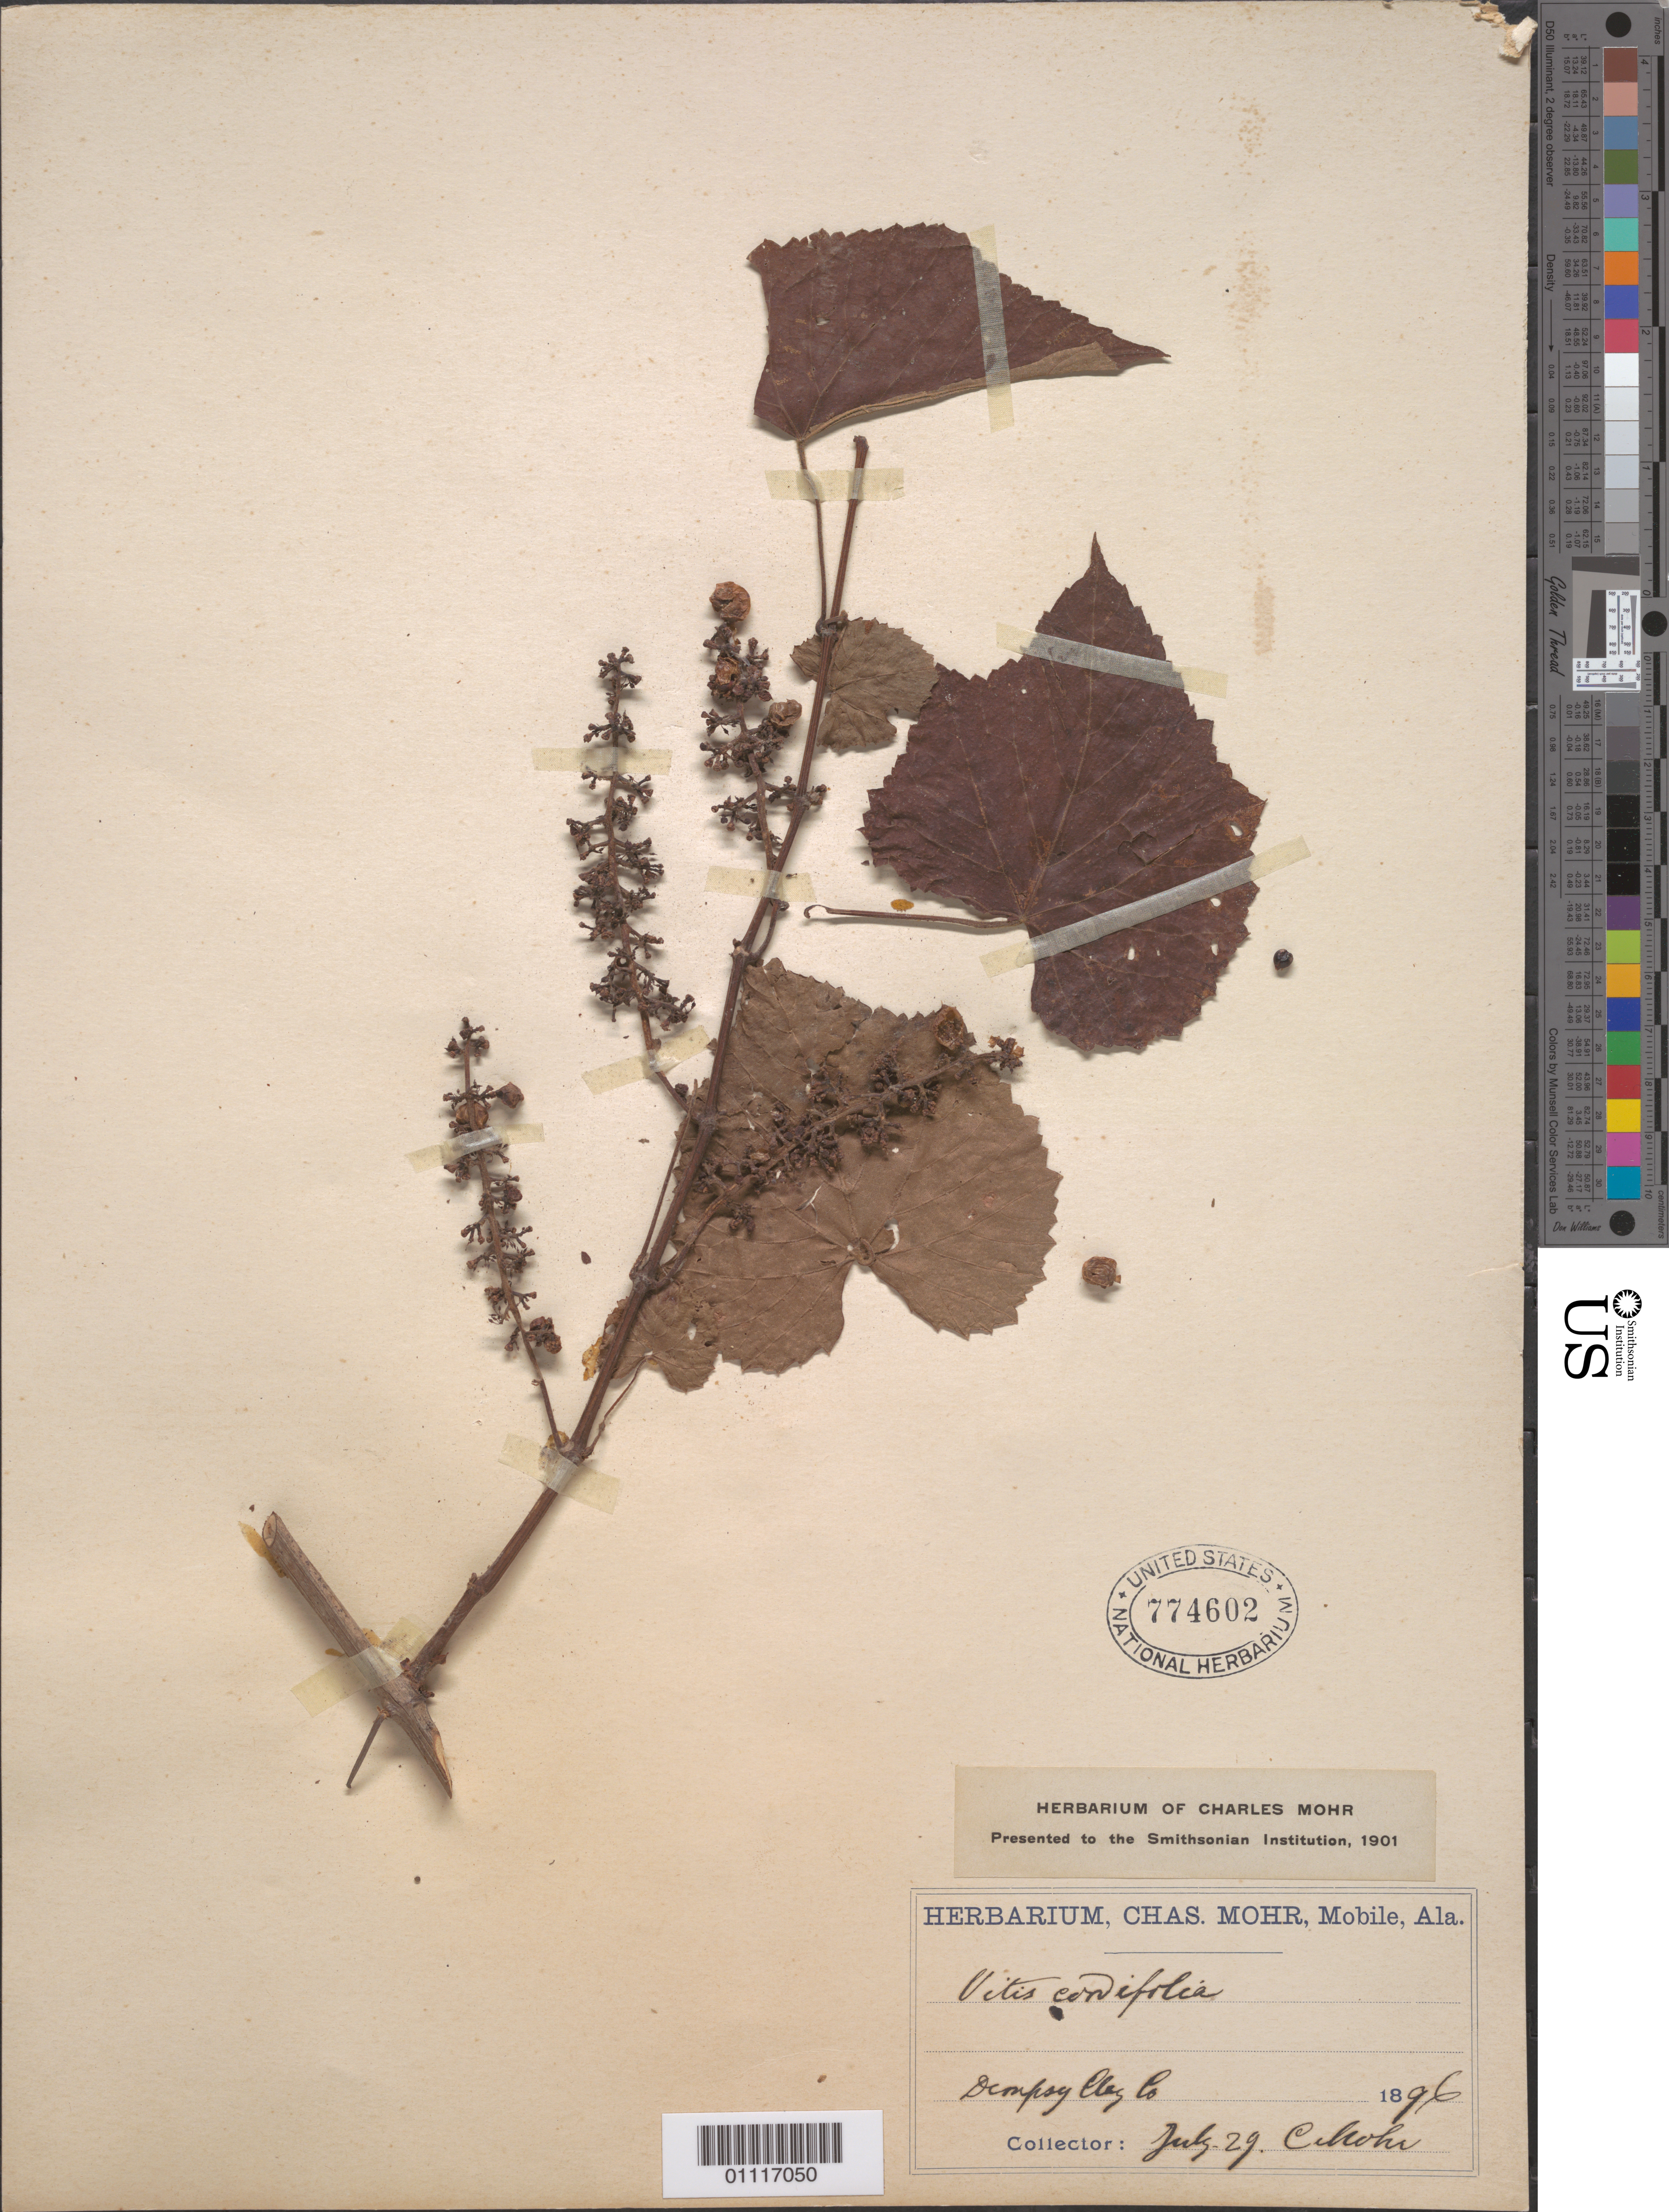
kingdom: Plantae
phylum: Tracheophyta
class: Magnoliopsida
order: Vitales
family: Vitaceae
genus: Vitis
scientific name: Vitis cordifolia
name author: Michx.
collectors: C. T. Mohr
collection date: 1896-07-29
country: United States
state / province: Alabama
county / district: Clay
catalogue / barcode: US 774602